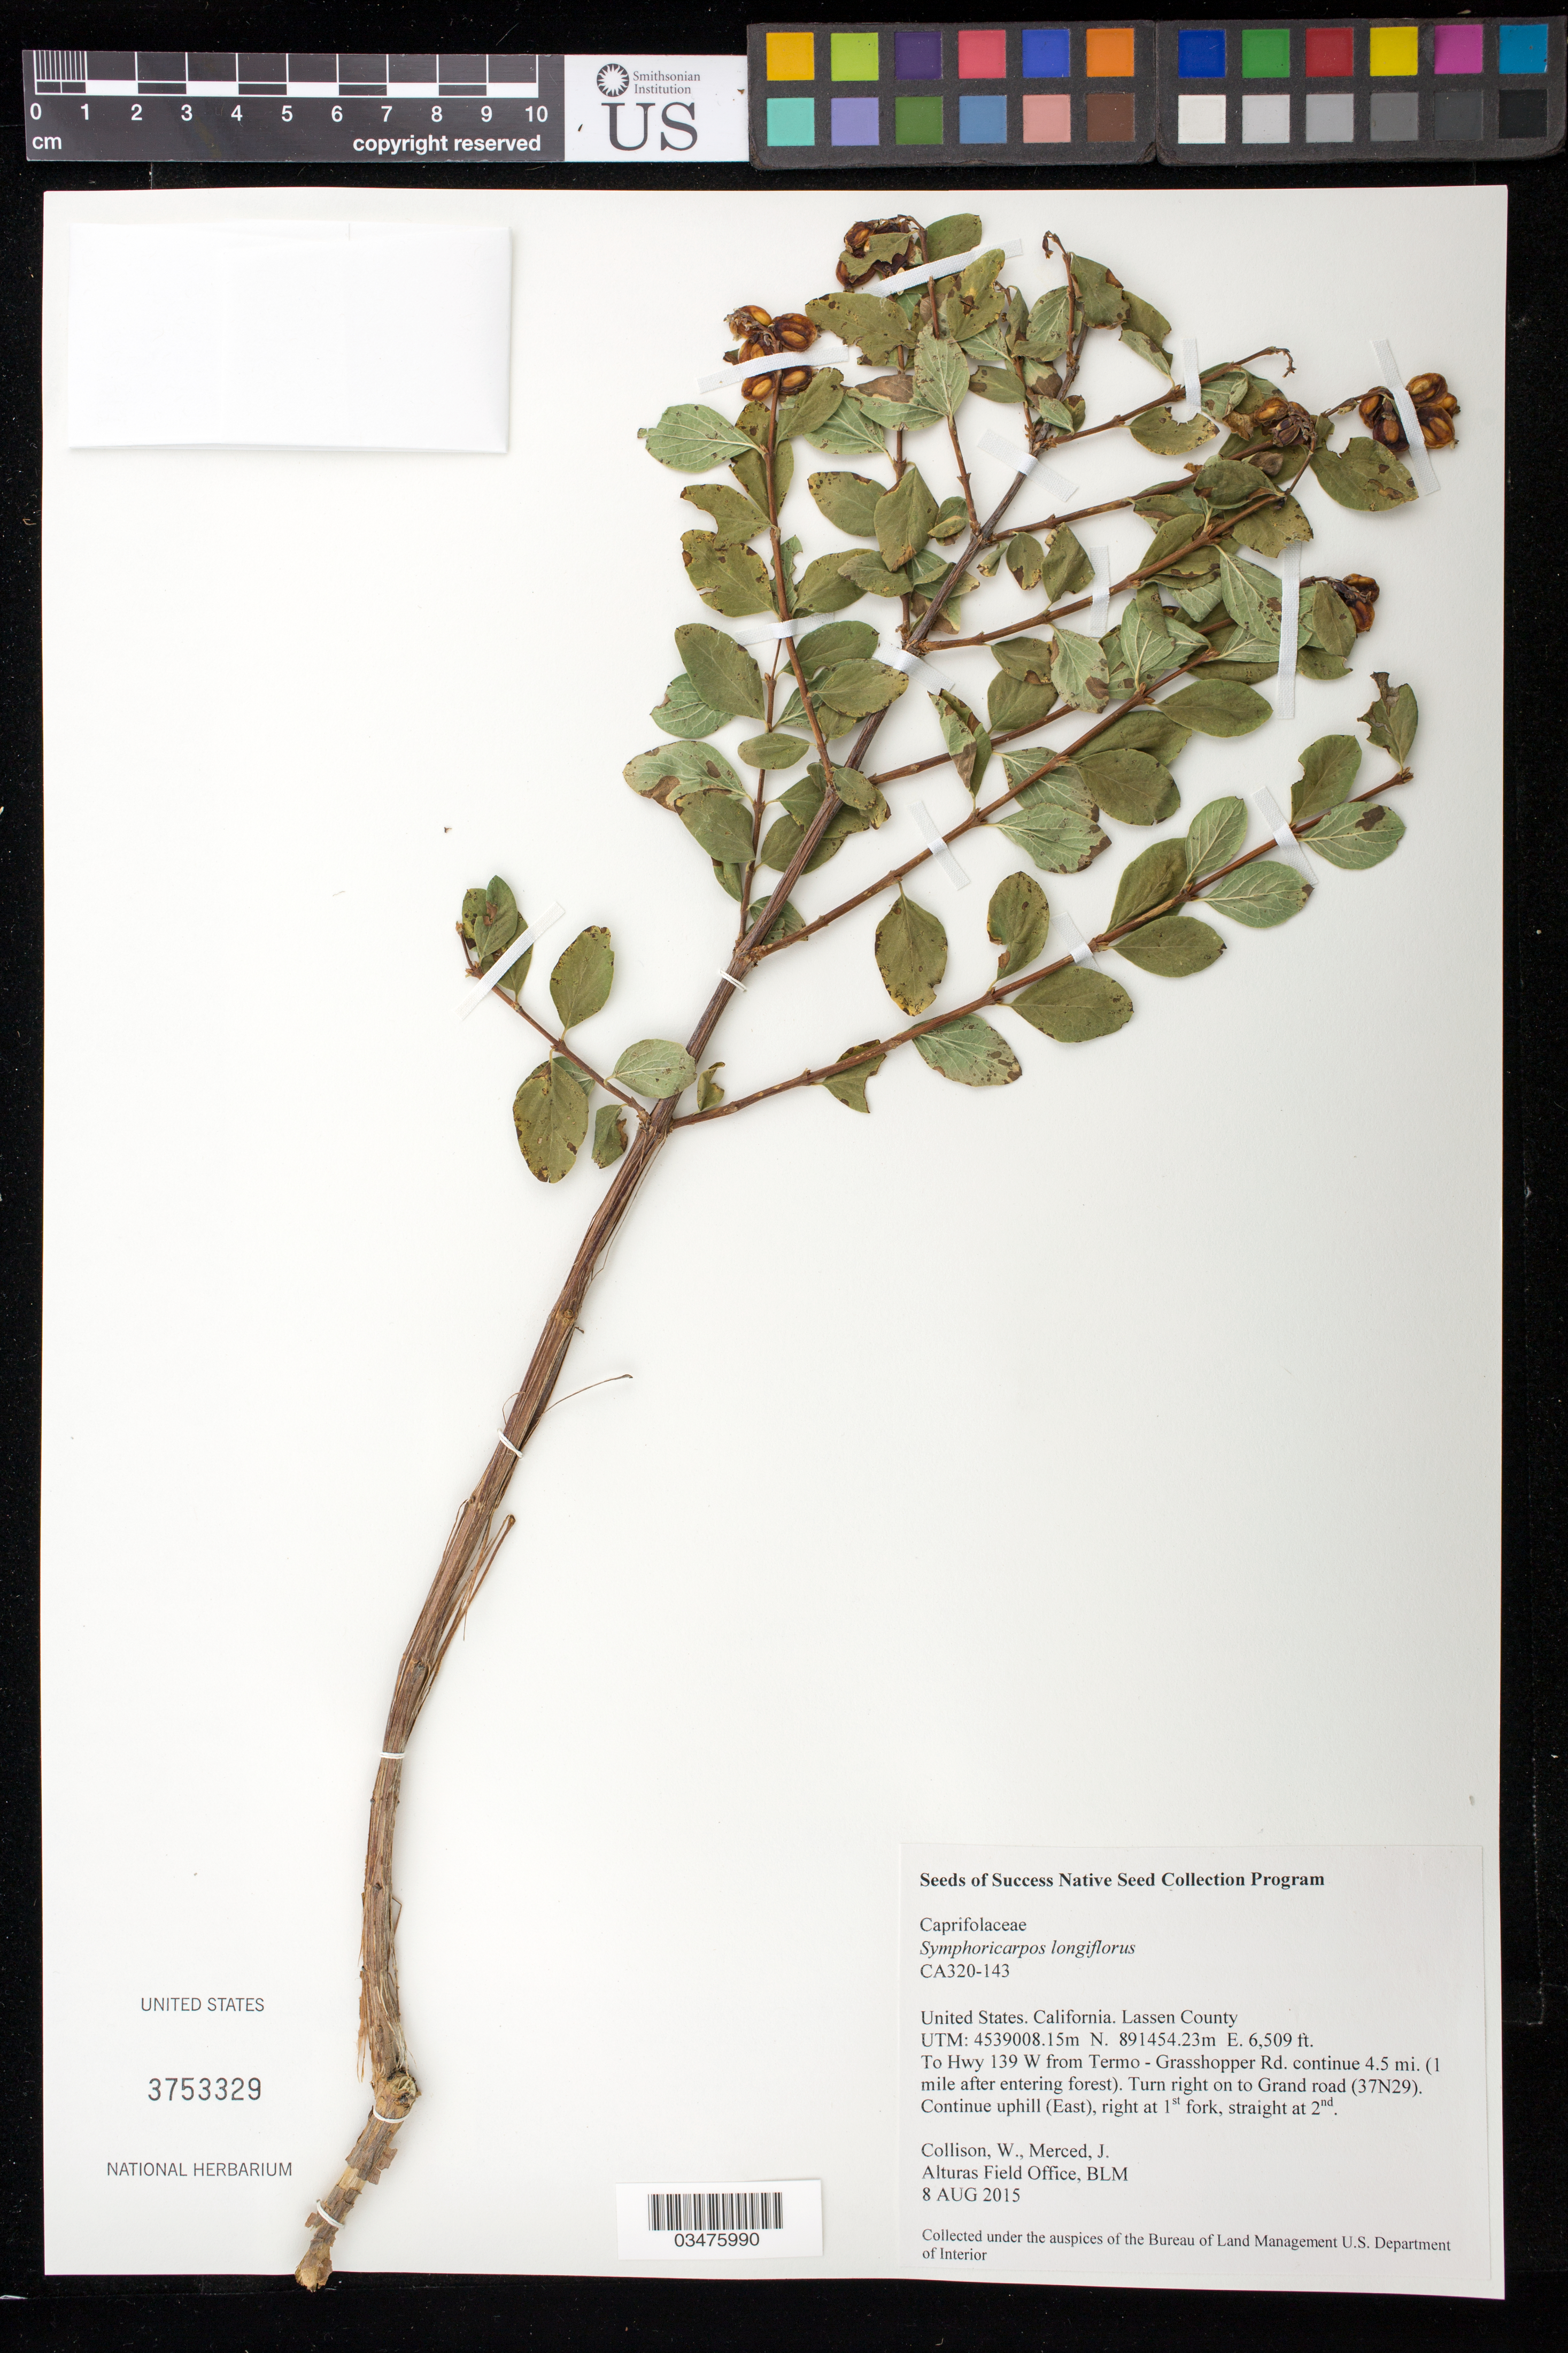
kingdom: Plantae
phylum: Tracheophyta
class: Magnoliopsida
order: Dipsacales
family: Caprifoliaceae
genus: Symphoricarpos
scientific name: Symphoricarpos longiflorus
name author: A. Gray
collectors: W. Collison & J. Merced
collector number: CA320-143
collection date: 2015-08-08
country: United States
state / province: California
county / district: Lassen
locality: Wing Allotment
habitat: East-side pine mountain shrub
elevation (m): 1984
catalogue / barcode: US 3753329